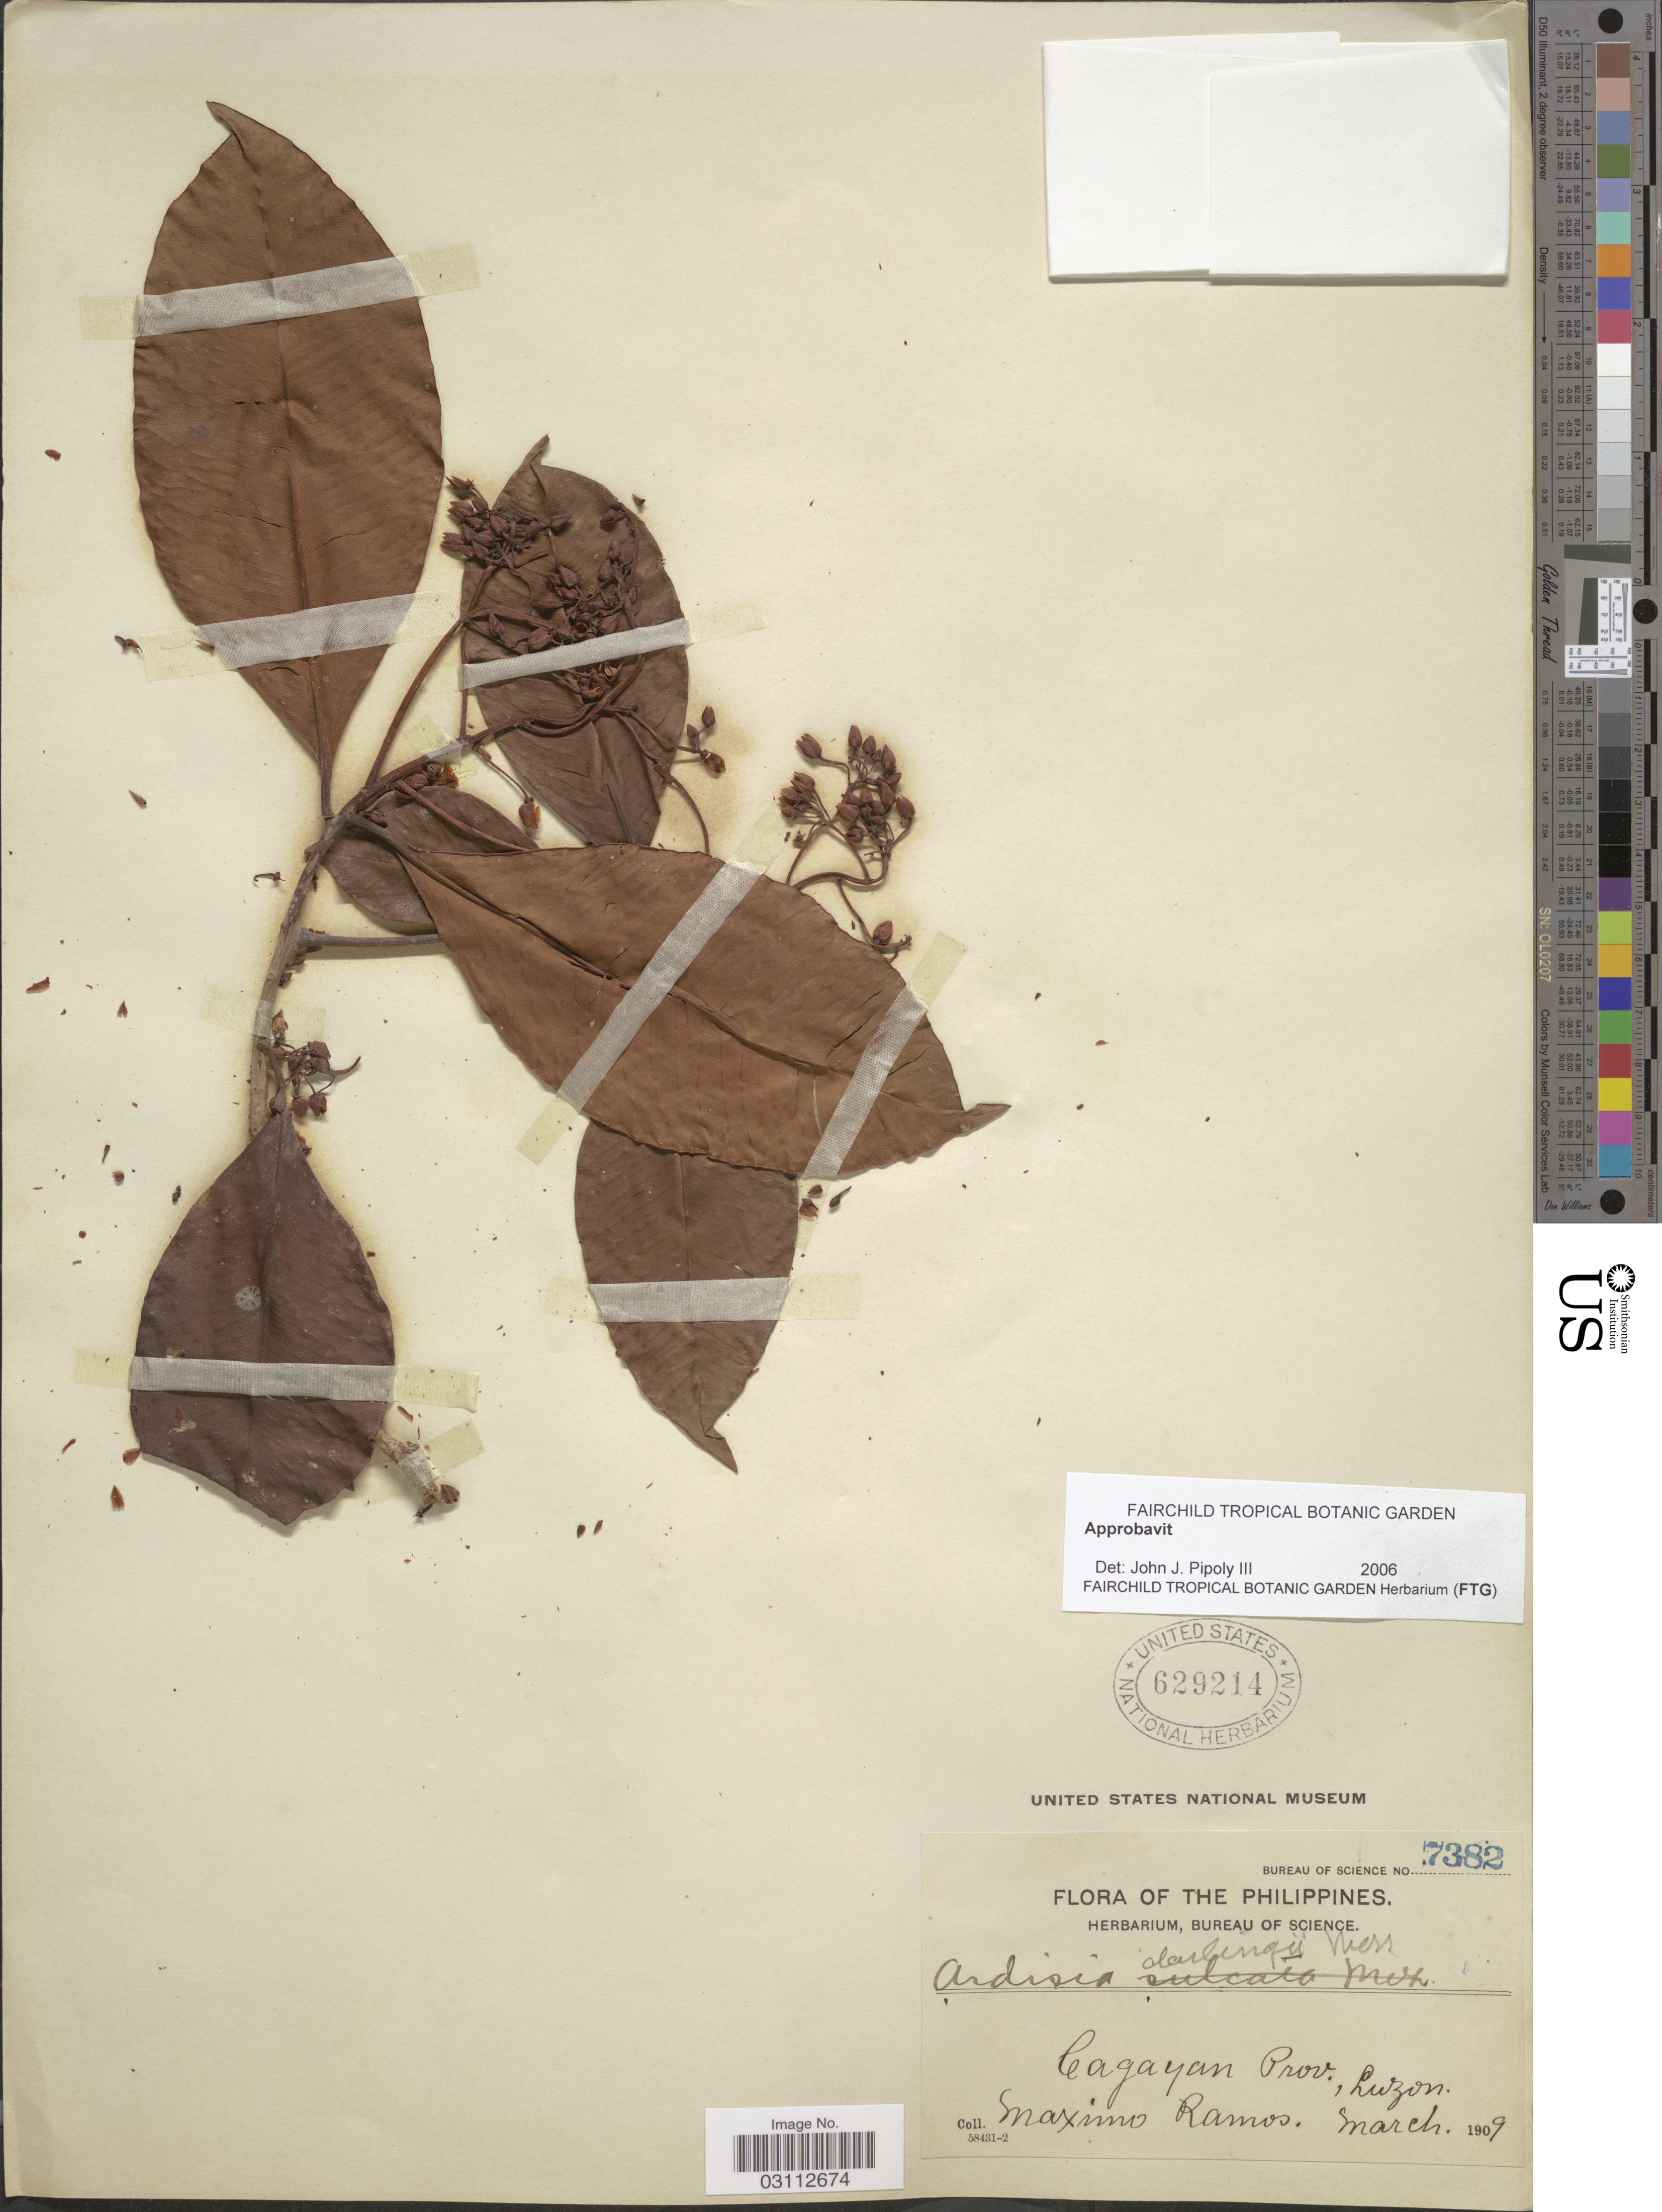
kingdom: Plantae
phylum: Tracheophyta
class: Magnoliopsida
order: Ericales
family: Primulaceae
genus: Ardisia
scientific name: Ardisia darlingii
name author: Merr.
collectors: M. Ramos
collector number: Bureau of science 7382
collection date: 1909-03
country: Philippines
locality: Cagayan Prov., Luzon.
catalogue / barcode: US 629214